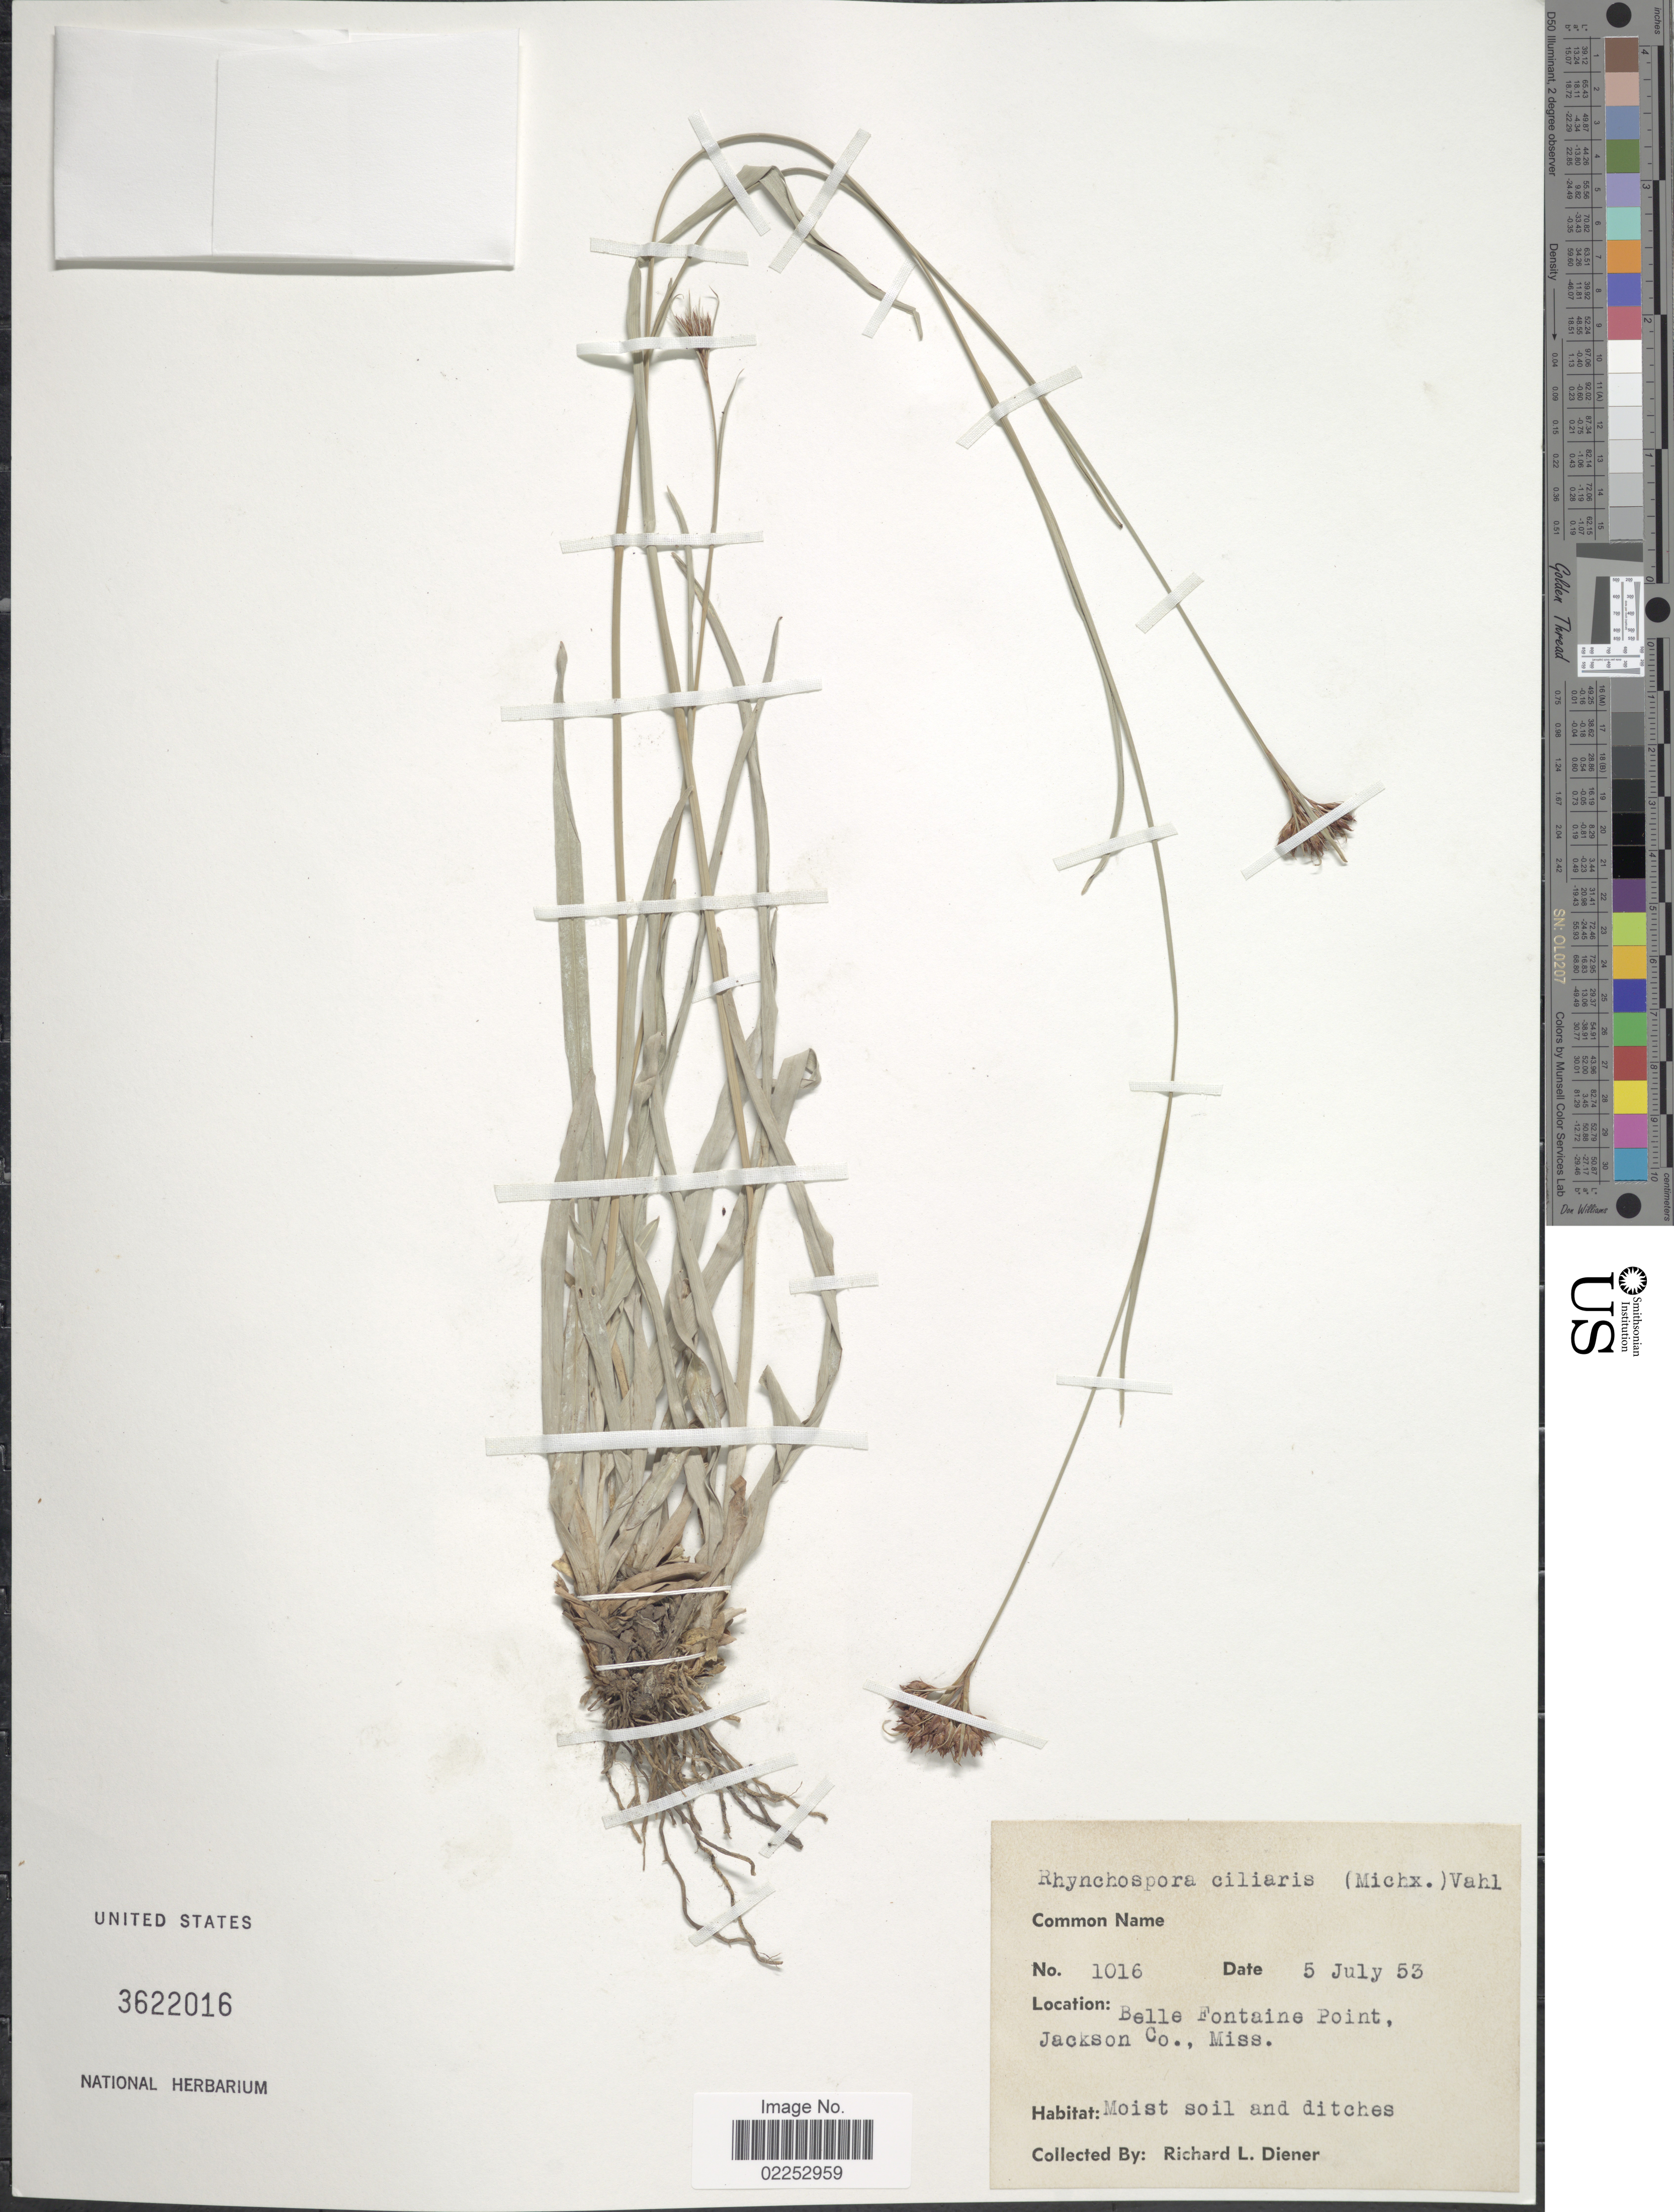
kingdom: Plantae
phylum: Tracheophyta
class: Liliopsida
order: Poales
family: Cyperaceae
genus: Rhynchospora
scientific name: Rhynchospora ciliaris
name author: (Michx.) C. Mohr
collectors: R. Diener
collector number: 1016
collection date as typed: Transcribed d/m/y: 5/7/53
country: United States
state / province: Mississippi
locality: Belle Fontaine Point, Jackson Co.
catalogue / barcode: US 3622016